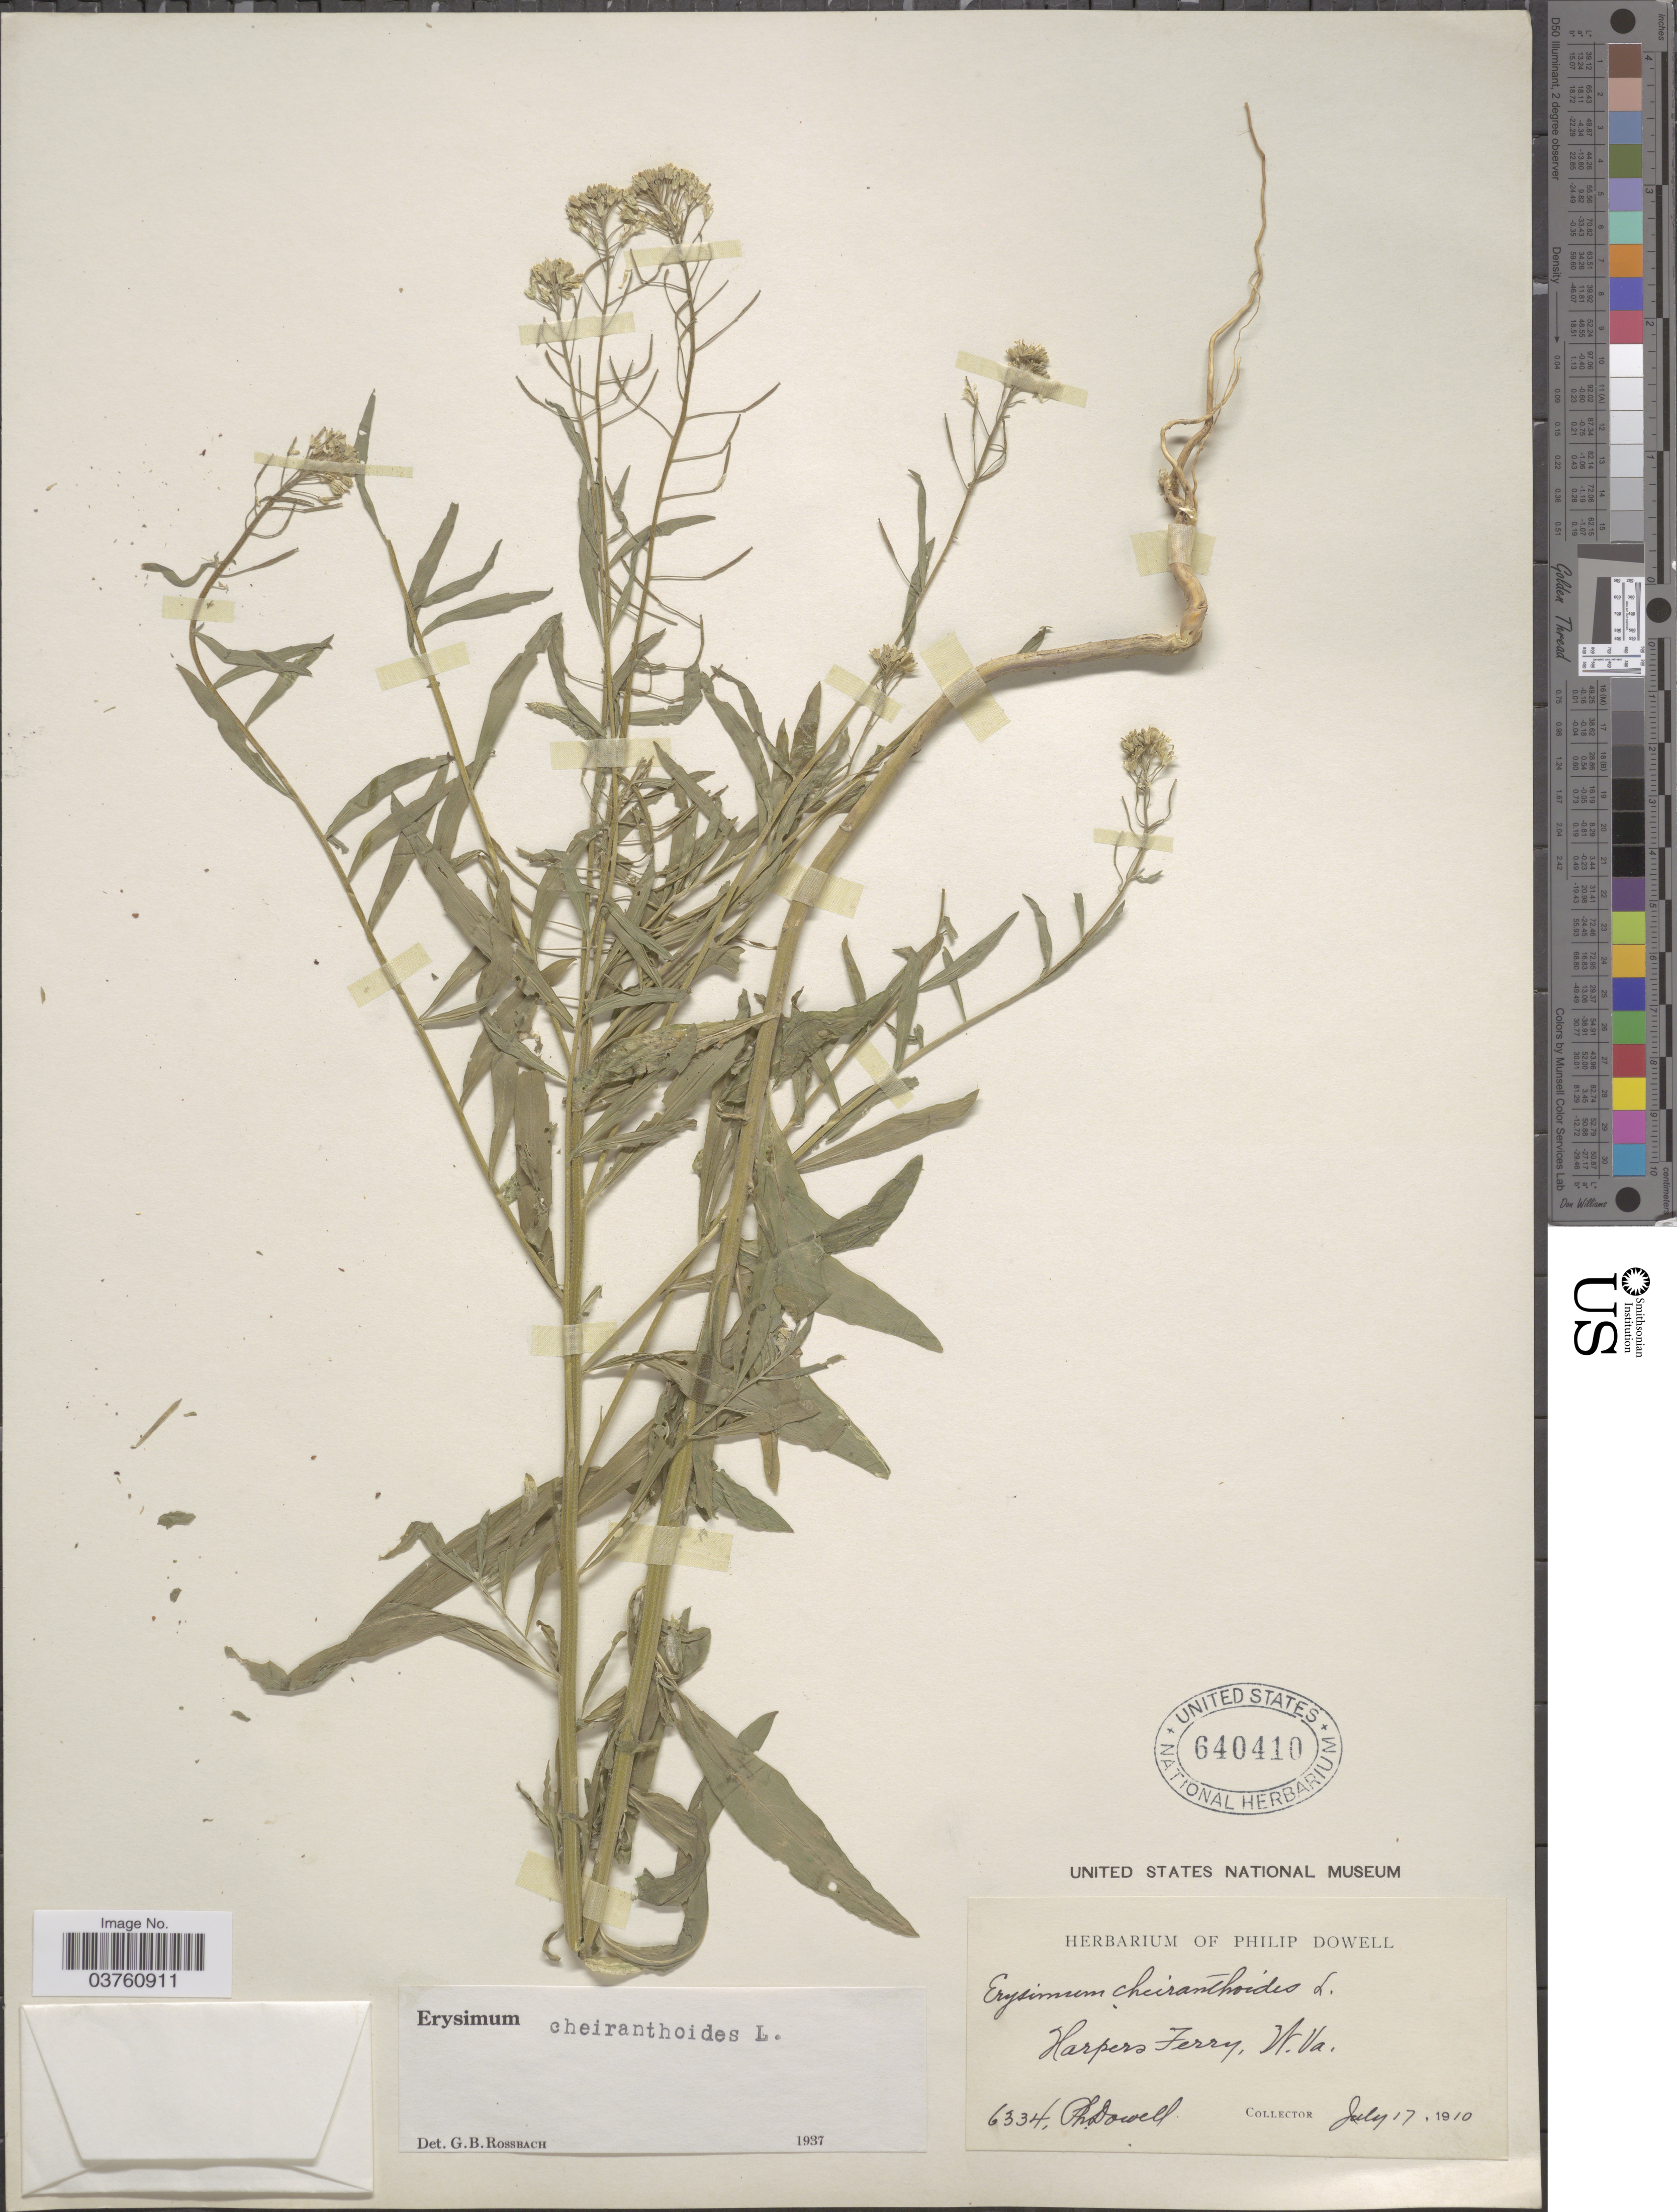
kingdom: Plantae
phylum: Tracheophyta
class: Magnoliopsida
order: Brassicales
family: Brassicaceae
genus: Erysimum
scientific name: Erysimum cheiranthoides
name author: L.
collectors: P. Dowell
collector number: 6334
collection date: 1910-07-17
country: United States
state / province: West Virginia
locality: Harpers Ferry.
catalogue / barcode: US 640410